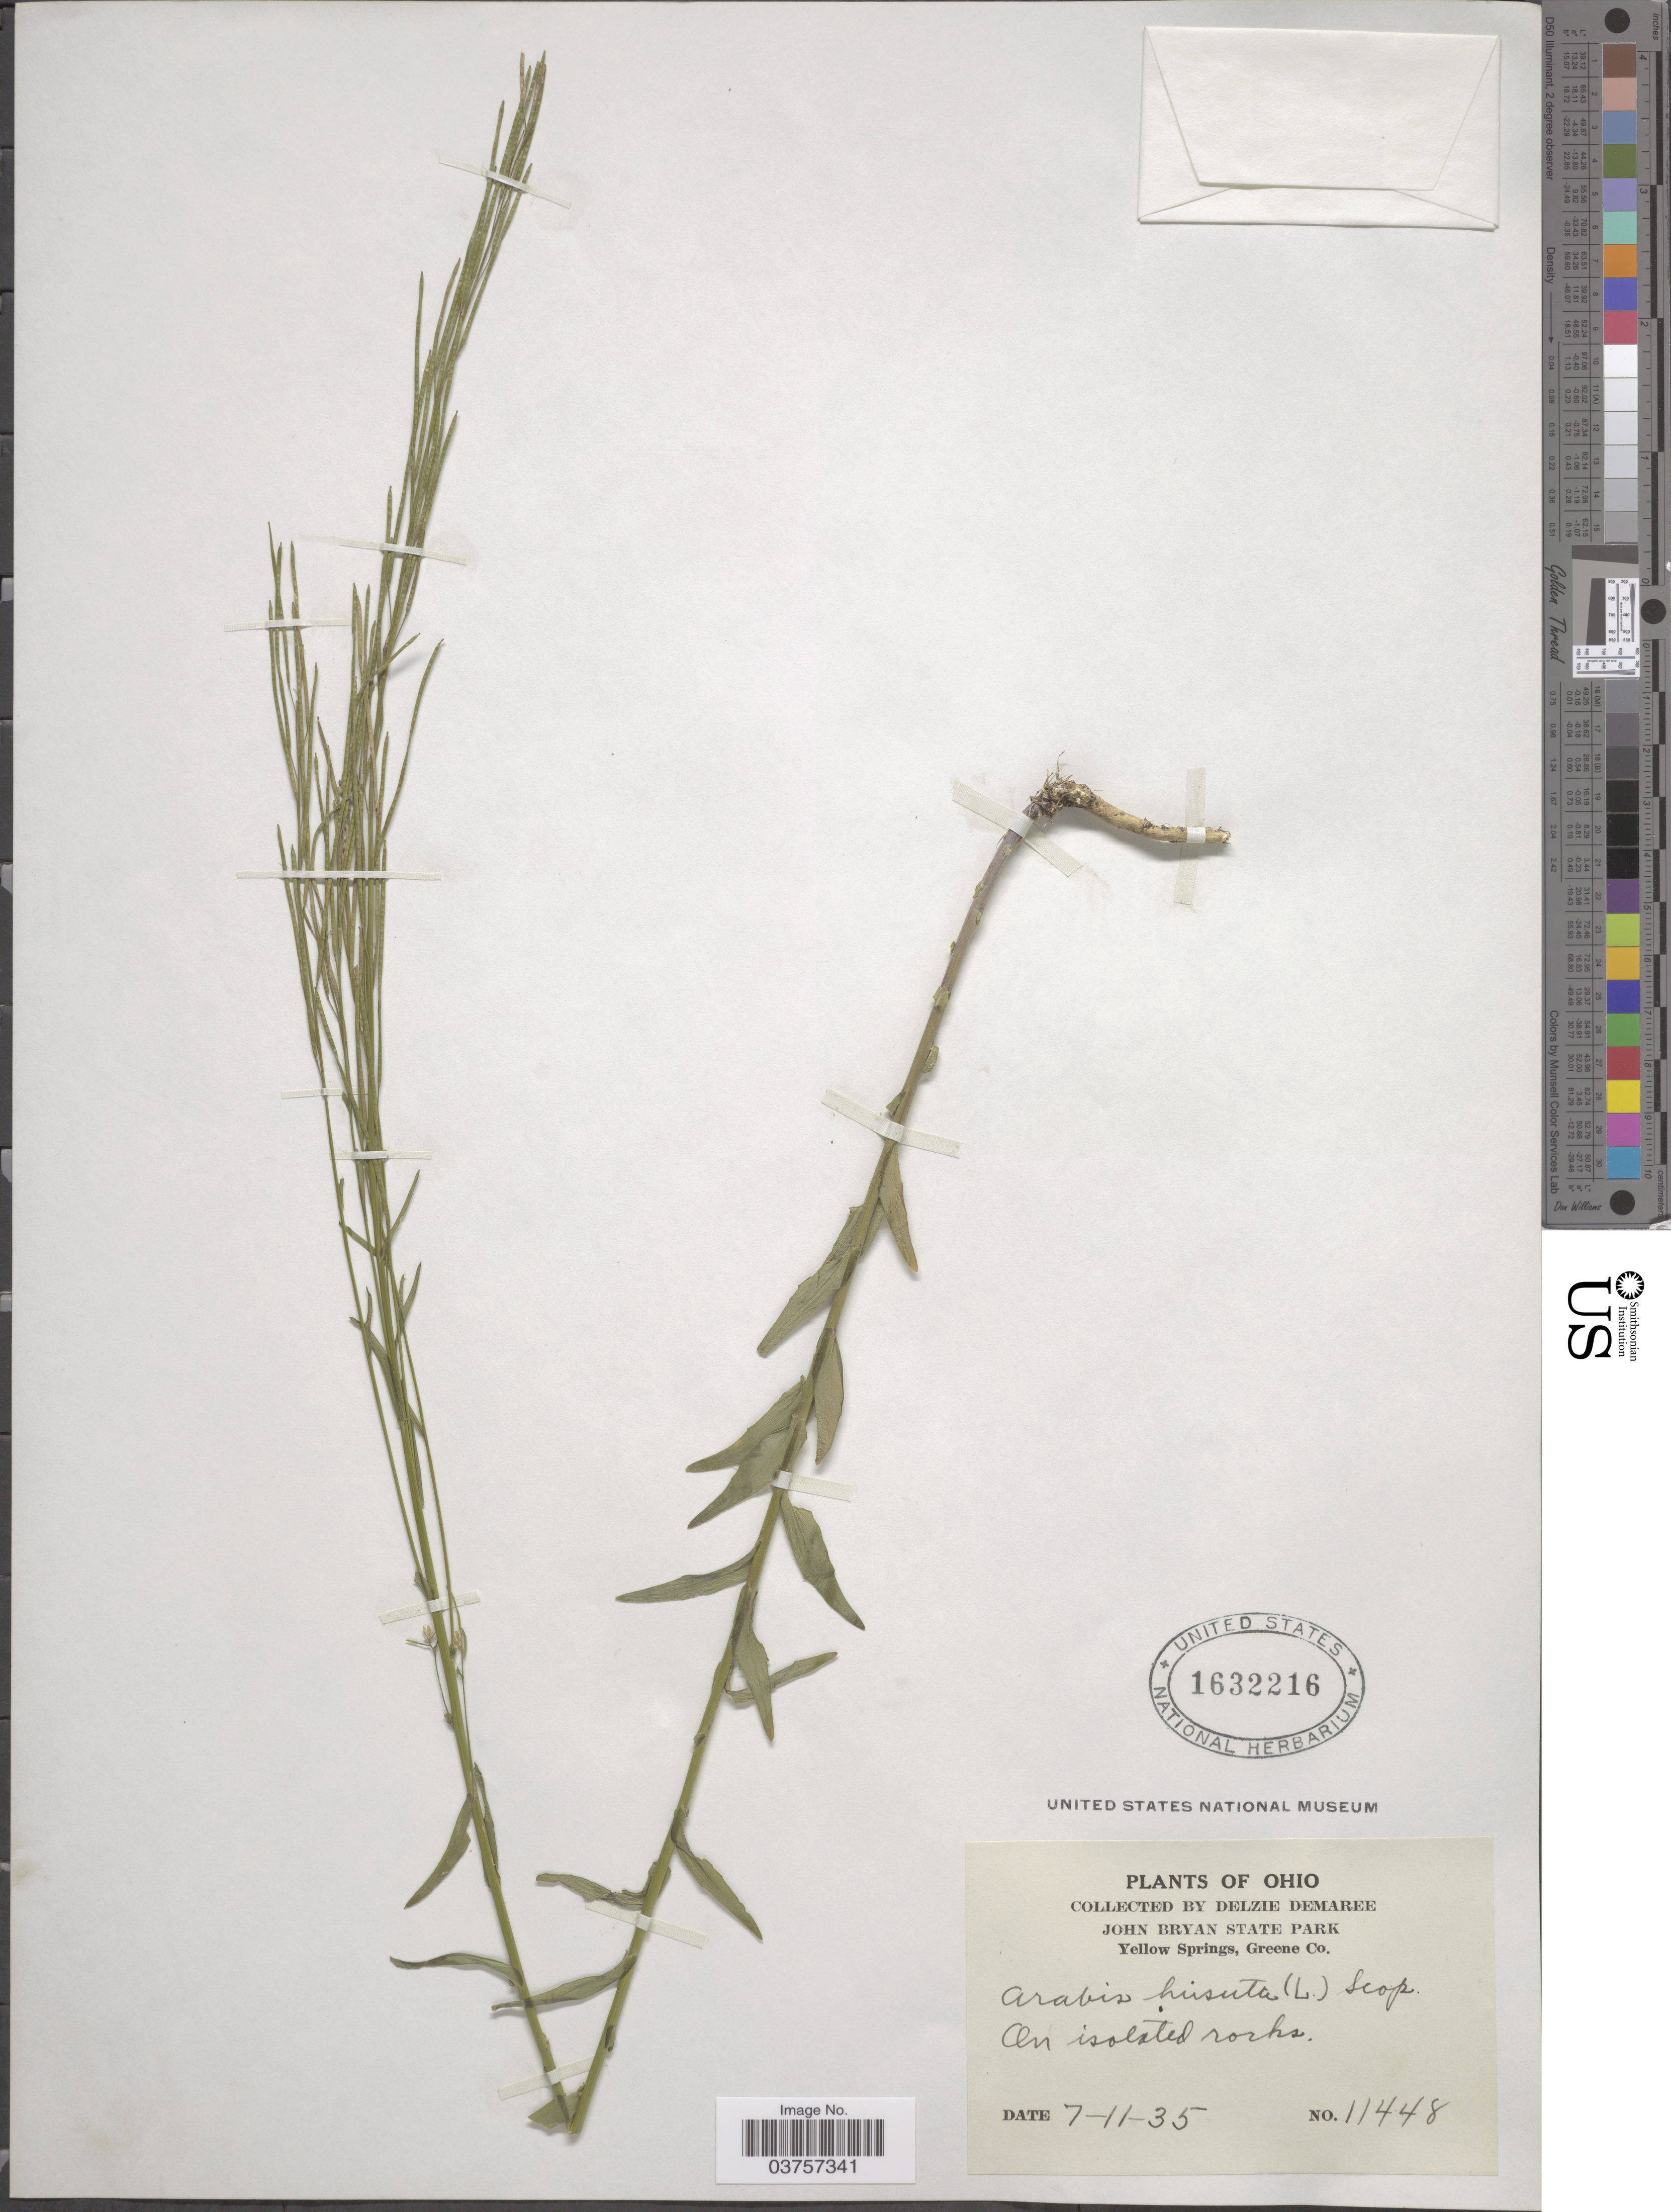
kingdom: Plantae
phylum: Tracheophyta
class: Magnoliopsida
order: Brassicales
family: Brassicaceae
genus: Arabis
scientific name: Arabis hirsuta var. pycnocarpa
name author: M. Hopkins & Rollins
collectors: D. Demaree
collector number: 11448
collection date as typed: Transcribed d/m/y: 11/7/35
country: United States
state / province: Ohio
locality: John Bryan State Park; Yellow Springs, Greene Co.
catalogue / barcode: US 1632216